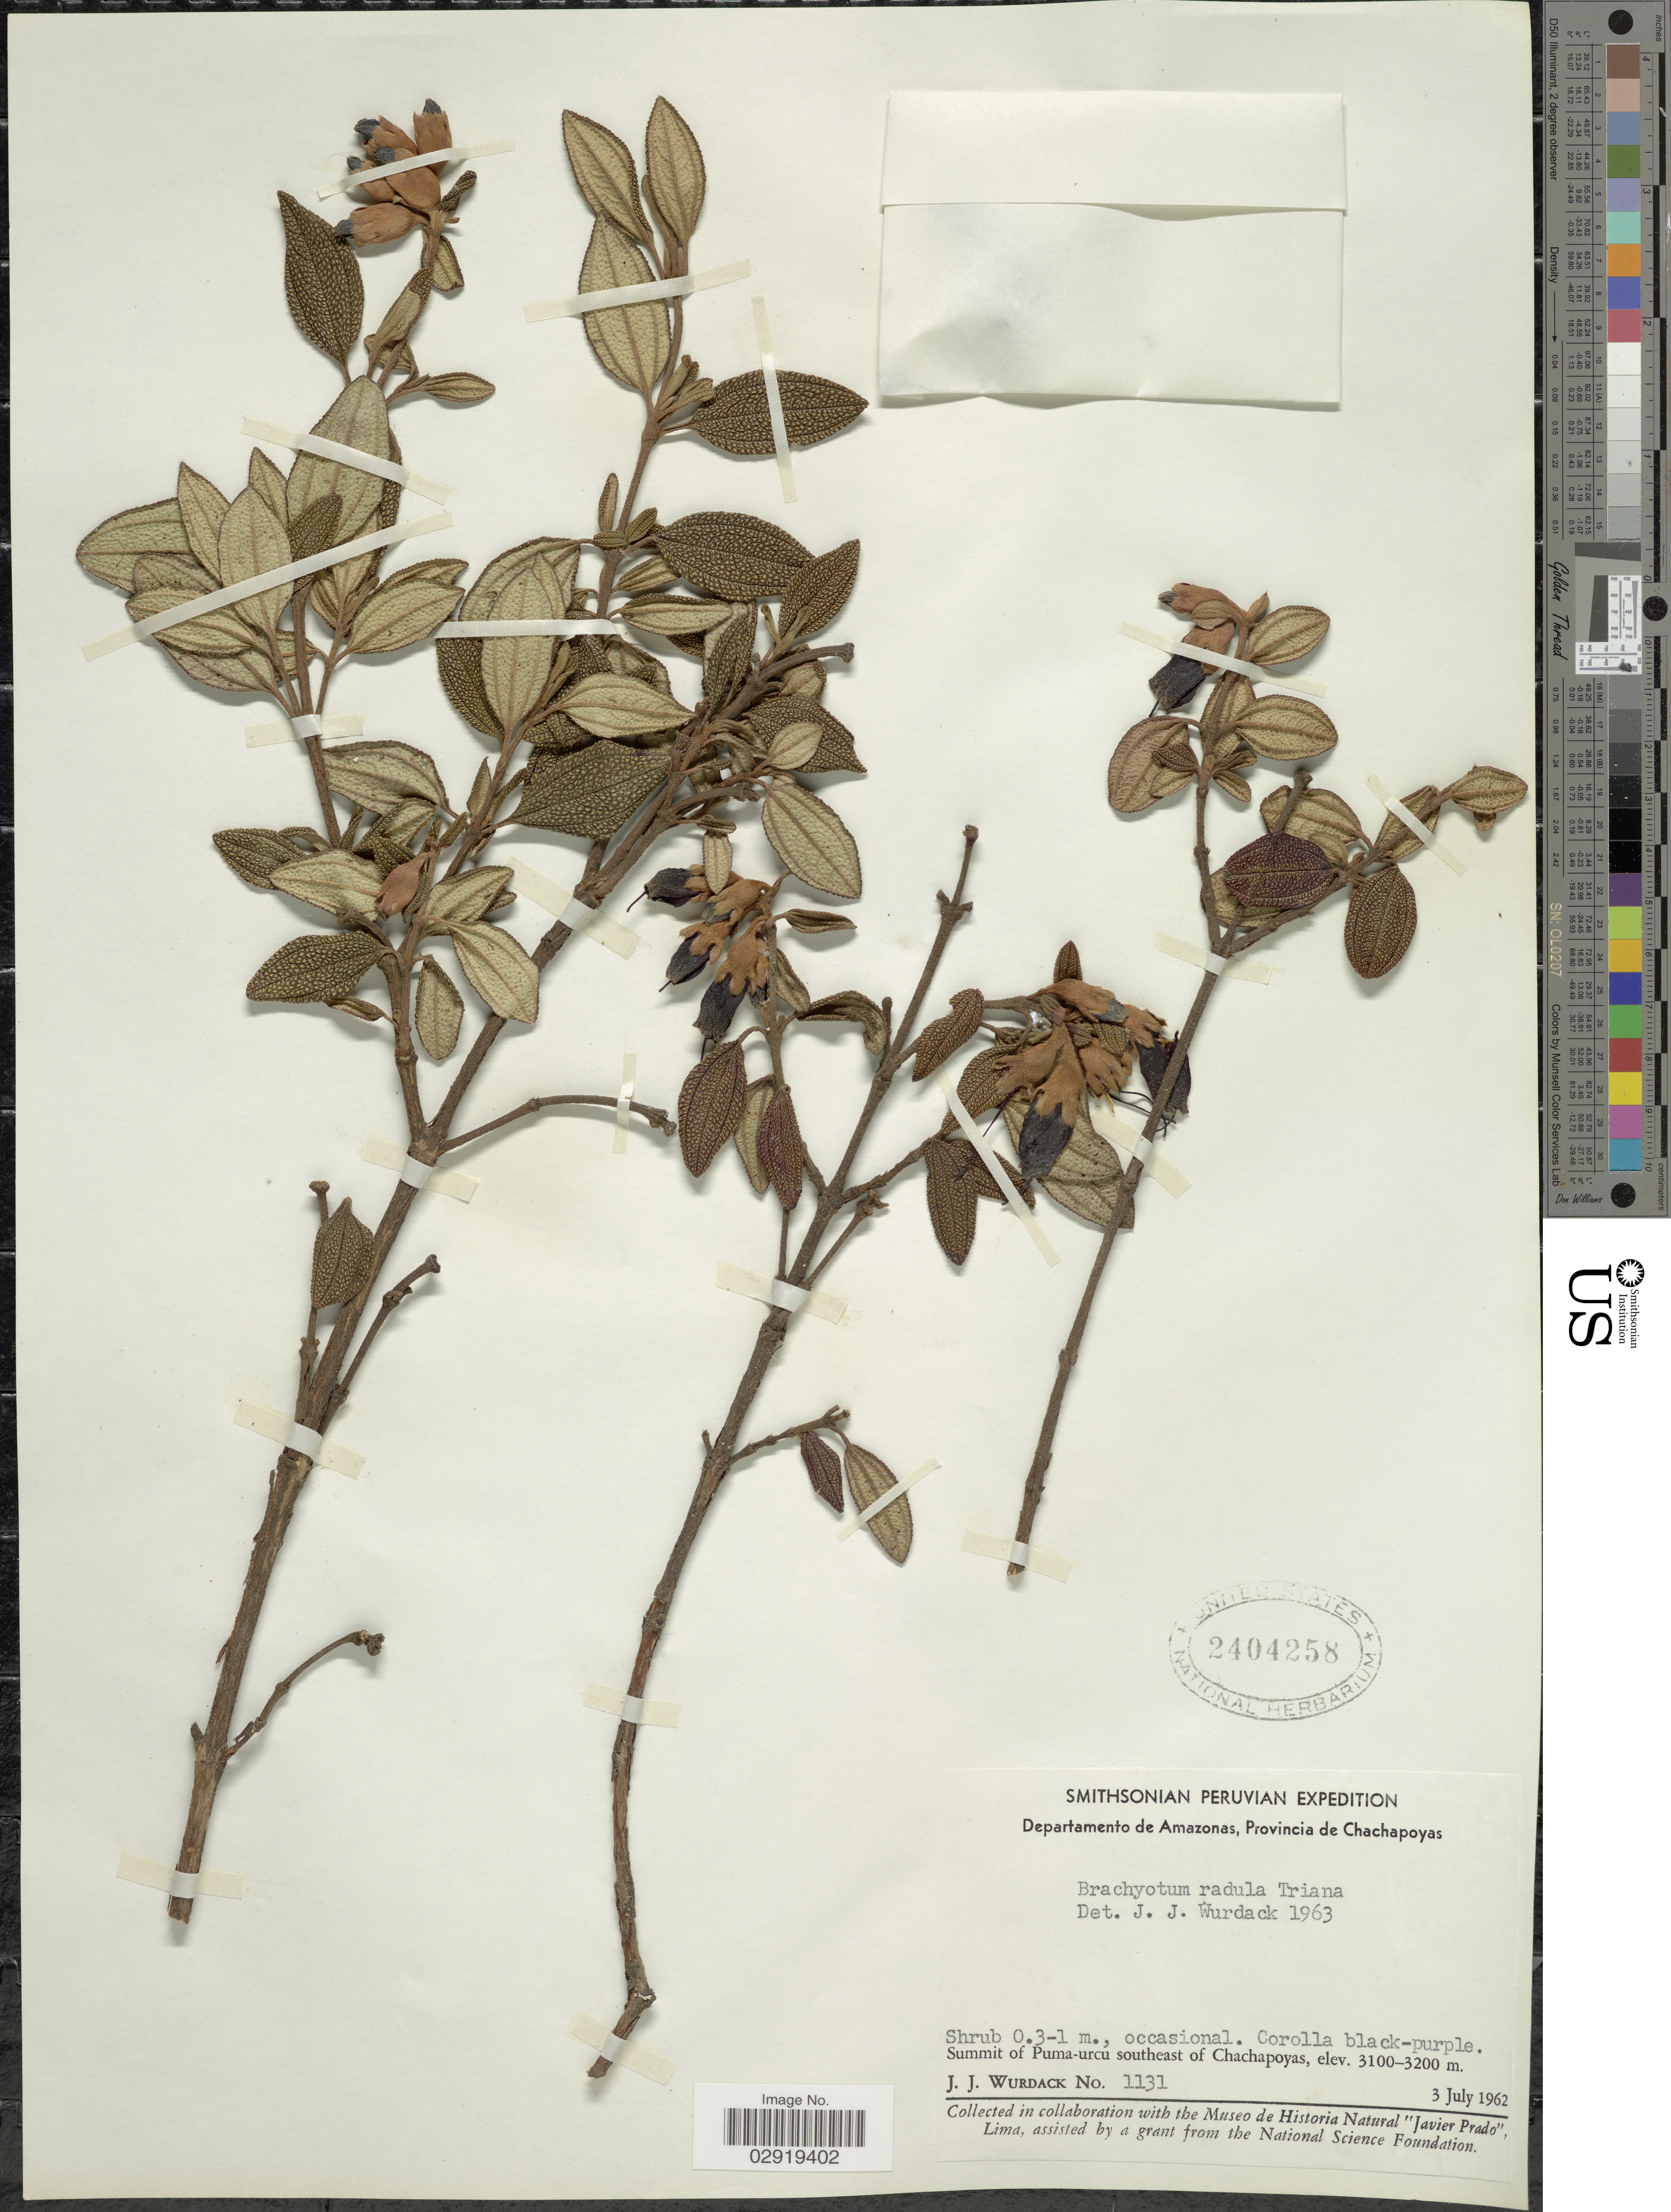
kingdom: Plantae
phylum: Tracheophyta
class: Magnoliopsida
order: Myrtales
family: Melastomataceae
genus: Brachyotum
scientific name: Brachyotum radula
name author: Triana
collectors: J. J. Wurdack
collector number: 1131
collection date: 1962-07-03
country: Peru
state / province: Amazonas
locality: Departamento de Amazonas, Provincia de Chachapoyas. Summit of Puma-urcu southeast of Chachapoyas.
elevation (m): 3100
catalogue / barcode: US 2404258